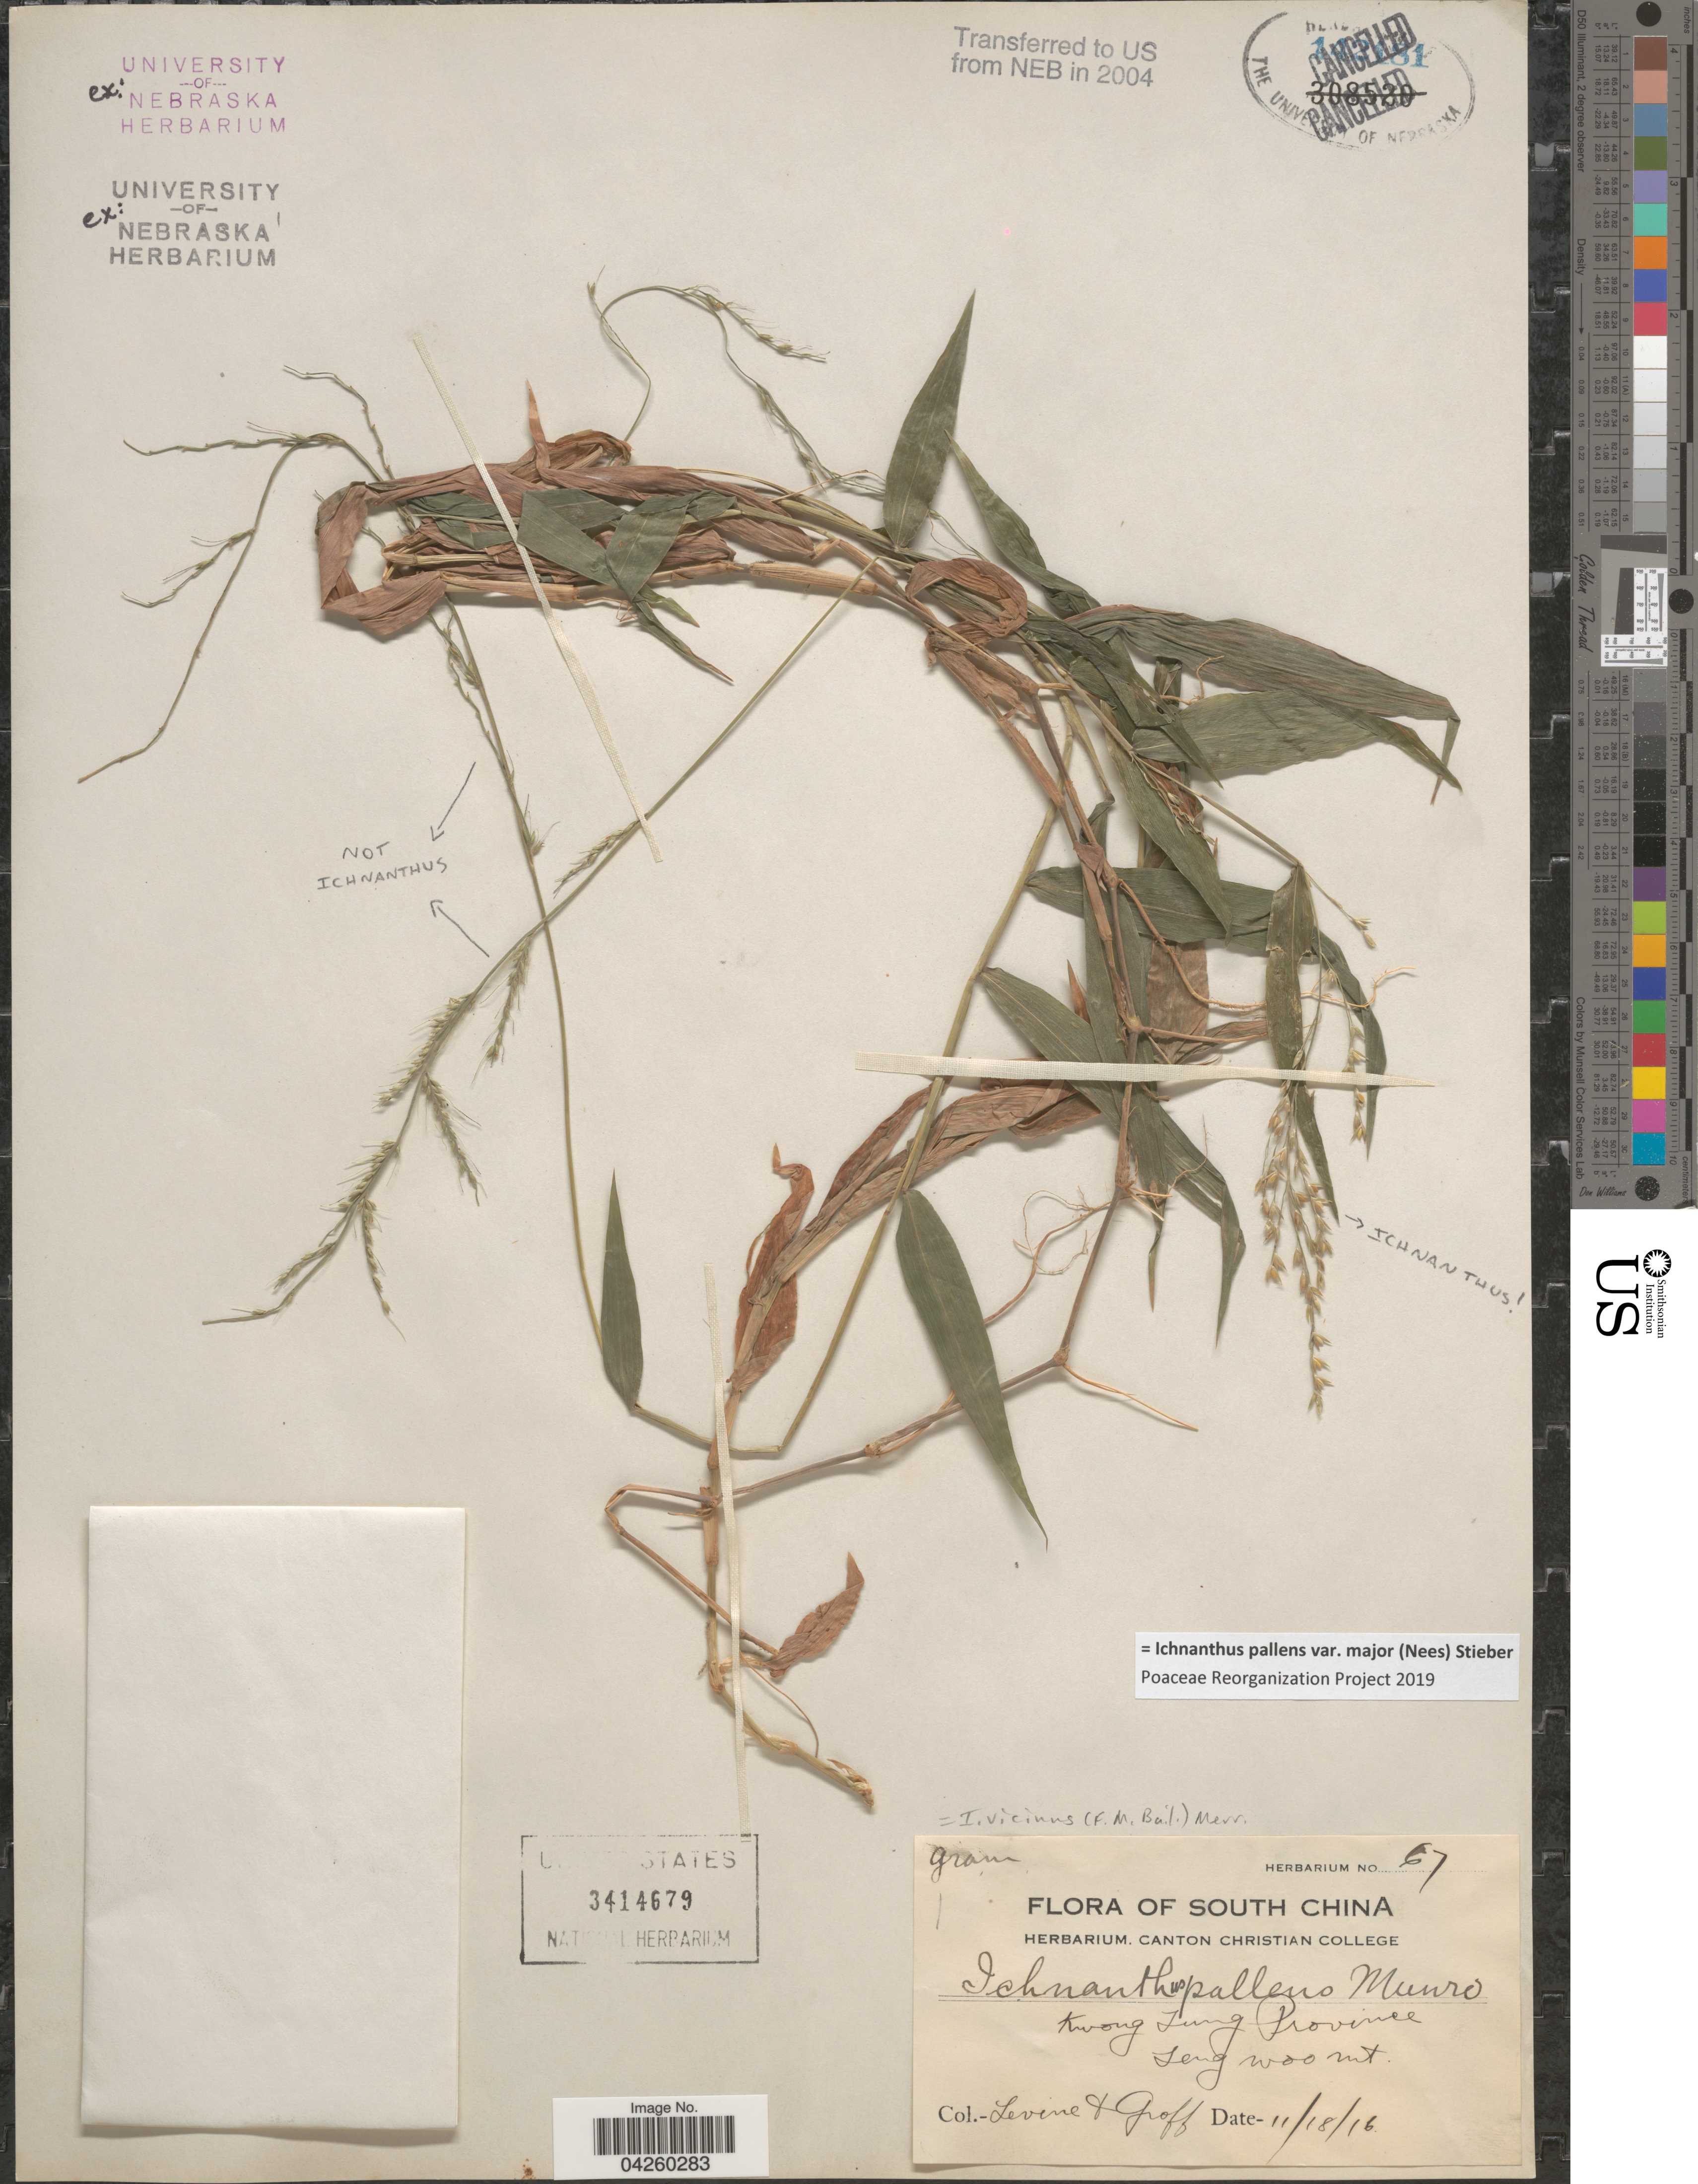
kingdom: Plantae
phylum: Tracheophyta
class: Liliopsida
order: Poales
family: Poaceae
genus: Ichnanthus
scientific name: Ichnanthus pallens var. major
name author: (Nees) Stieber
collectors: -. Levine & -- Groff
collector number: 67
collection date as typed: Transcribed d/m/y: 18/11/16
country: China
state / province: Guangdong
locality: South China. Kwang Tung Province. Leng Woo Mt.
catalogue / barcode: US 3414679